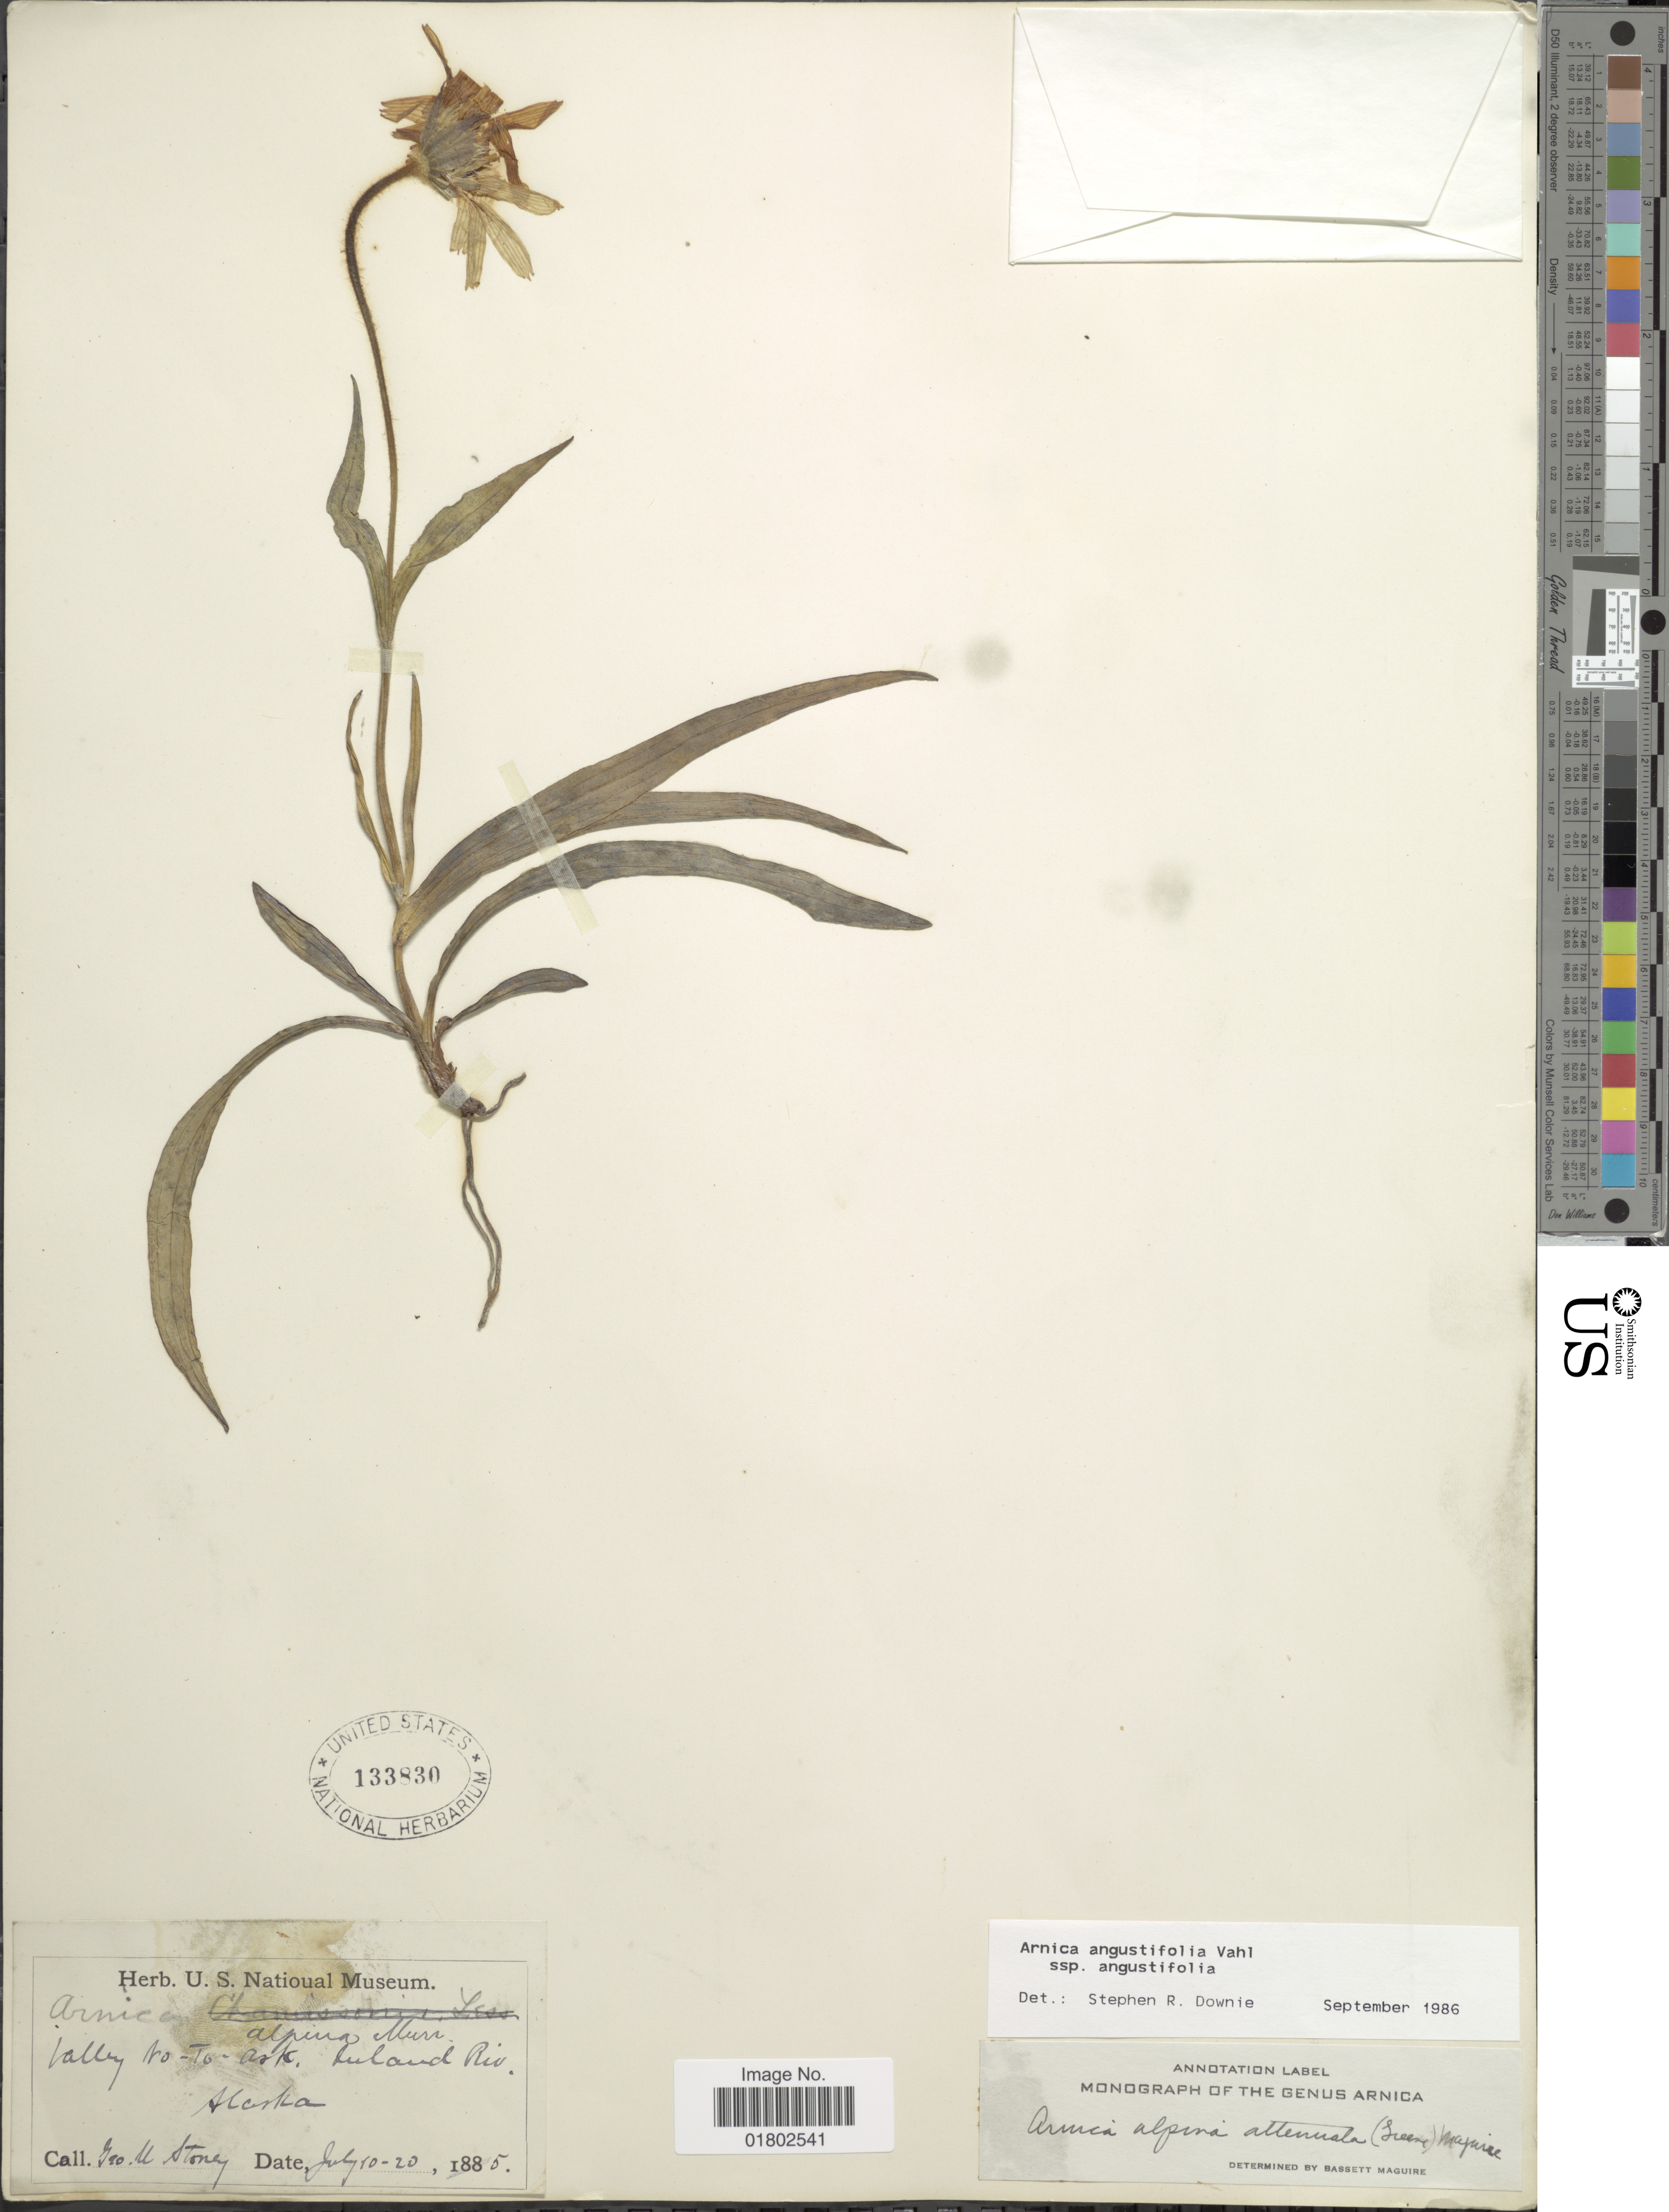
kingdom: Plantae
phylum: Tracheophyta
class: Magnoliopsida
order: Asterales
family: Asteraceae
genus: Arnica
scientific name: Arnica angustifolia subsp. angustifolia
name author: Vahl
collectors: G. Stoney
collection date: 1885-07-10/1885-07-20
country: United States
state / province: Alaska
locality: Valley No-to-ark. Inland Riv.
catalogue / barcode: US 133830